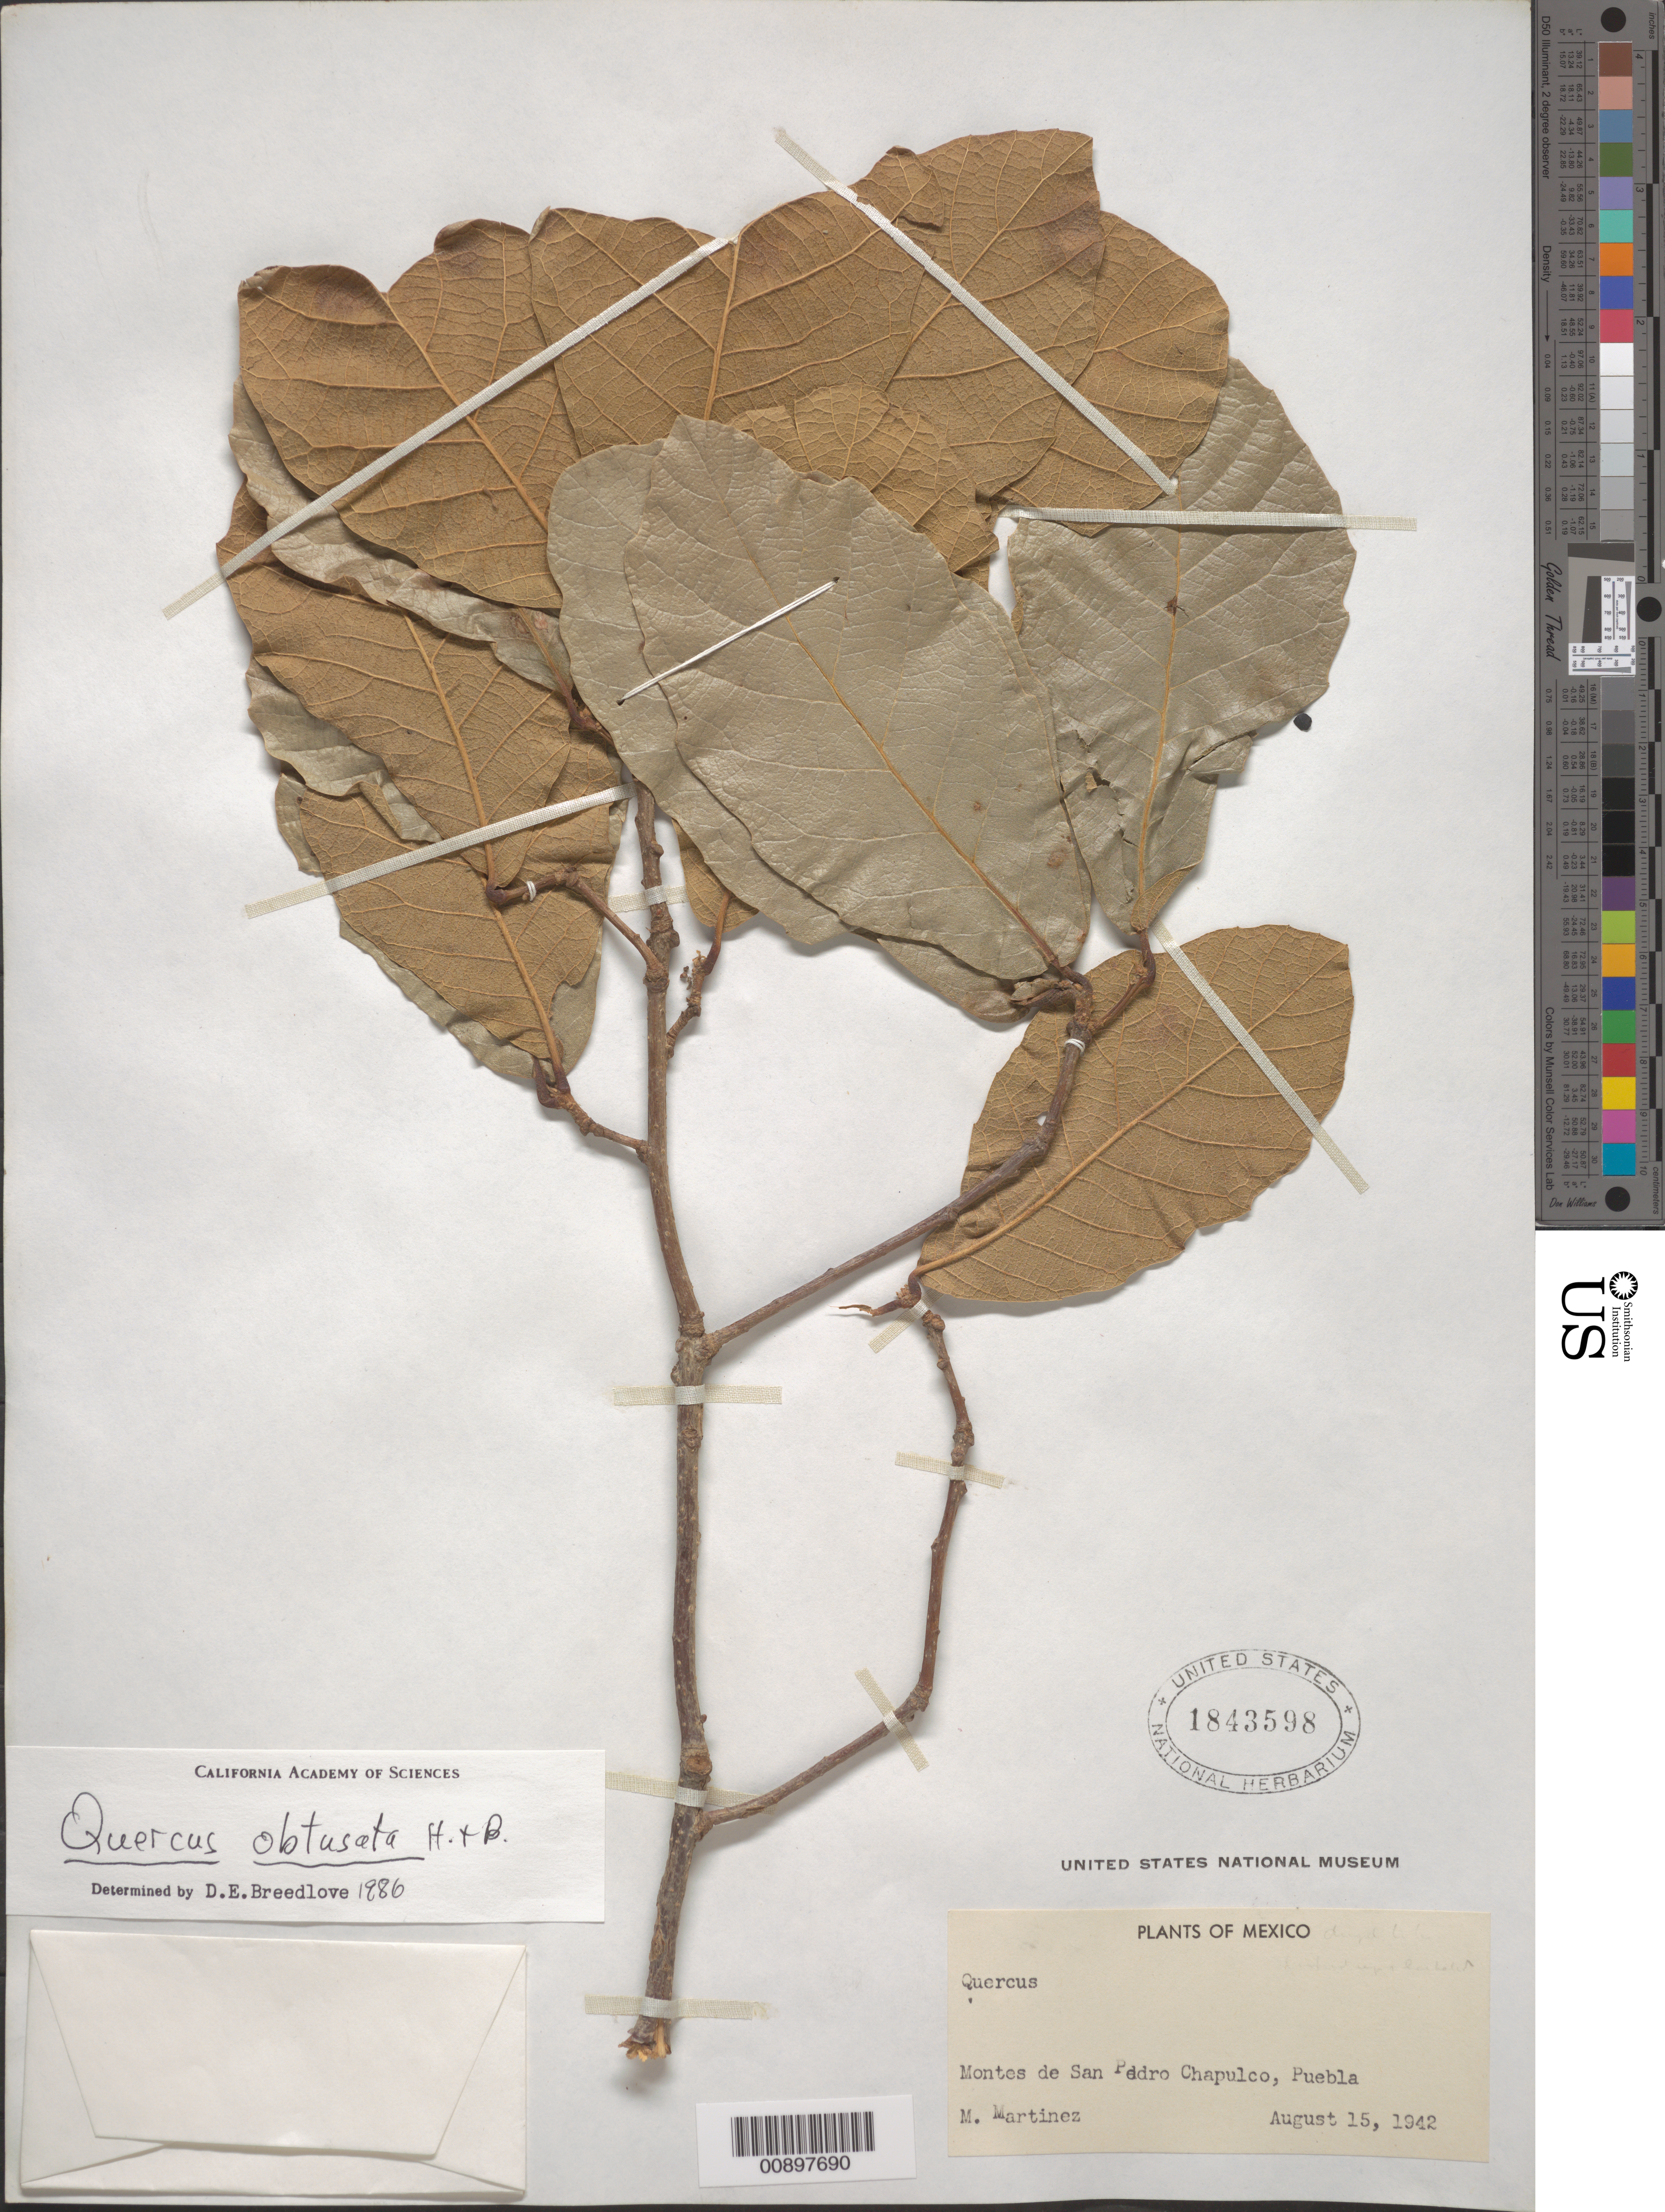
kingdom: Plantae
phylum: Tracheophyta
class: Magnoliopsida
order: Fagales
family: Fagaceae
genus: Quercus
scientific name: Quercus obtusata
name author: Humb. & Bonpl.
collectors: M. Martinez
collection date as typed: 15 Aug 1942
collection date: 1942-08-15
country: Mexico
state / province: Puebla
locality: Montes de San Pedro Chapulco, Puebla.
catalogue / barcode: US 1843598